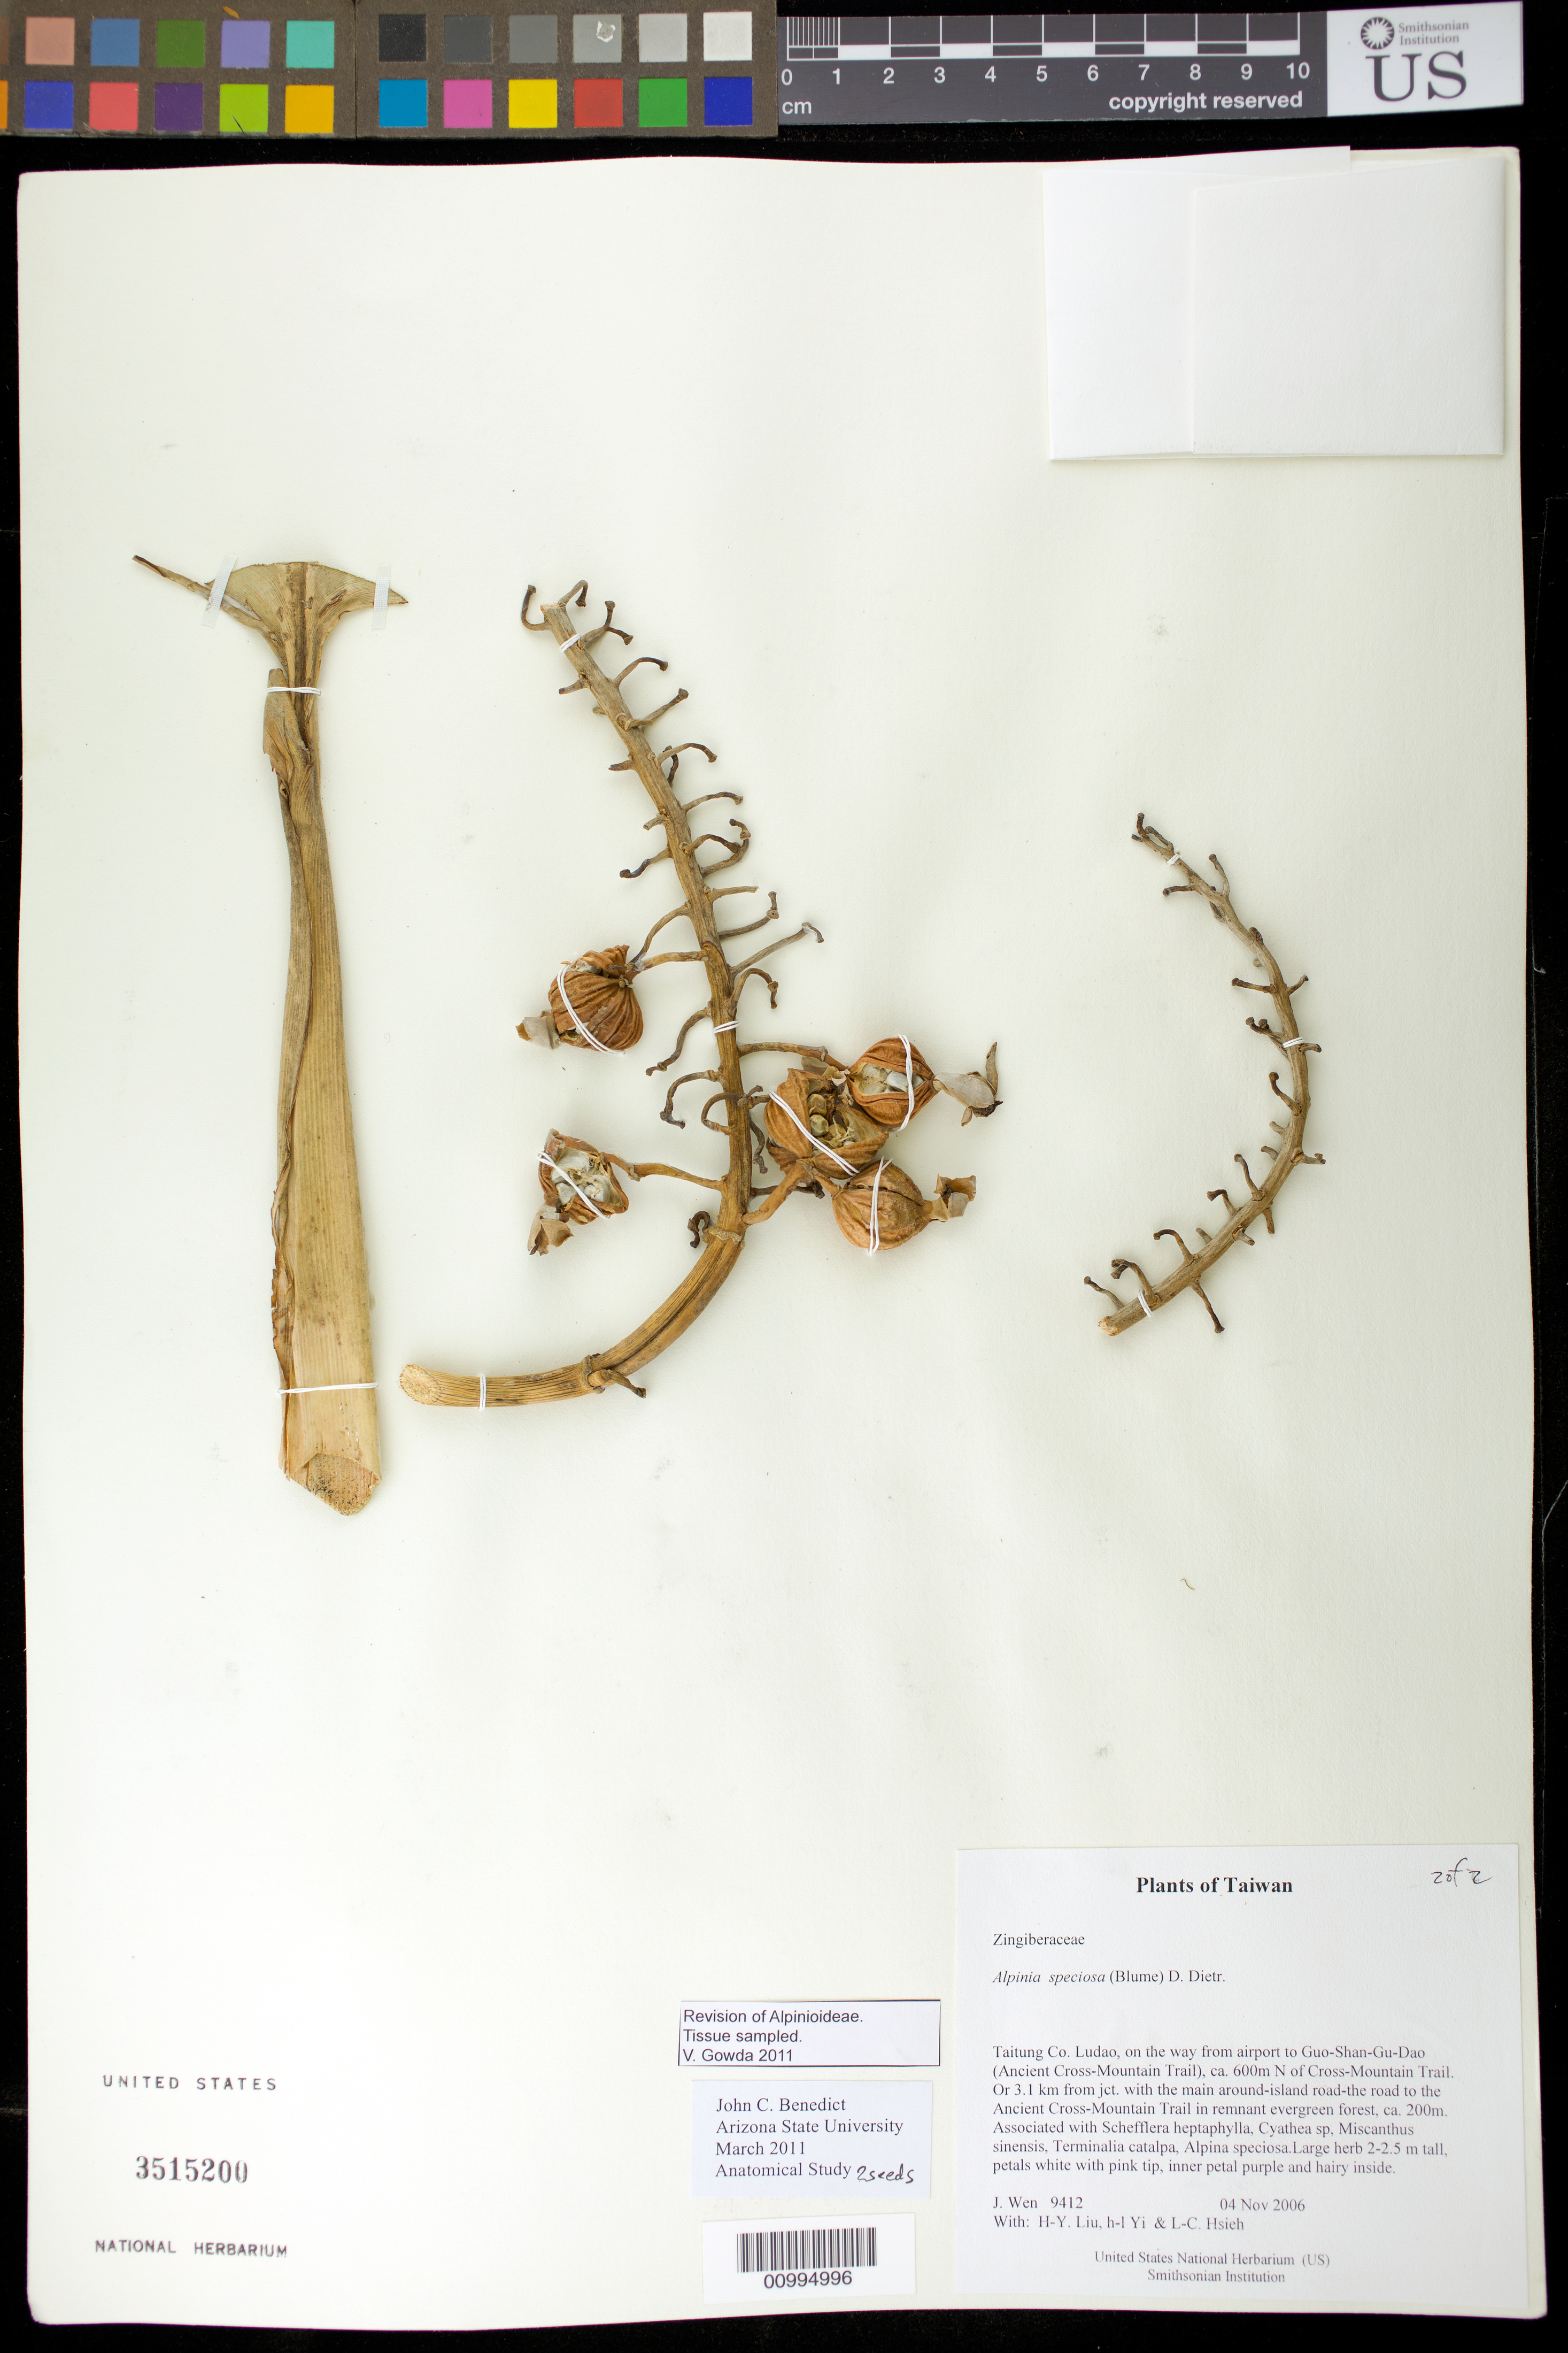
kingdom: Plantae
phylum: Tracheophyta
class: Liliopsida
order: Zingiberales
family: Zingiberaceae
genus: Alpinia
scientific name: Alpinia zerumbet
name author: (Pers.) B.L. Burtt & R.M. Sm.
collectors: J. Wen, H. Liu & L. Hsieh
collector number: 9412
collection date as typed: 04 Nov 2006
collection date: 2006-11-04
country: Taiwan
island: Taiwan [Formosa]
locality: Ludao on the way from airport to Guo-Shan-Gu-Dao (Ancient Cross-Mountain Trail), ca. 600m N of Cross-Mountain Trail. Or 3.1 km from jct. with the main around-island road-the road to the Ancient Cross-Mountain Trail in remnant evergreen forest, ca. 200m.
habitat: Associated with Schefflera heptaphylla, Cyathea sp, Miscanthus sinensis, Terminalia catalpa, Alpina speciosa.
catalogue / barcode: US 3515200